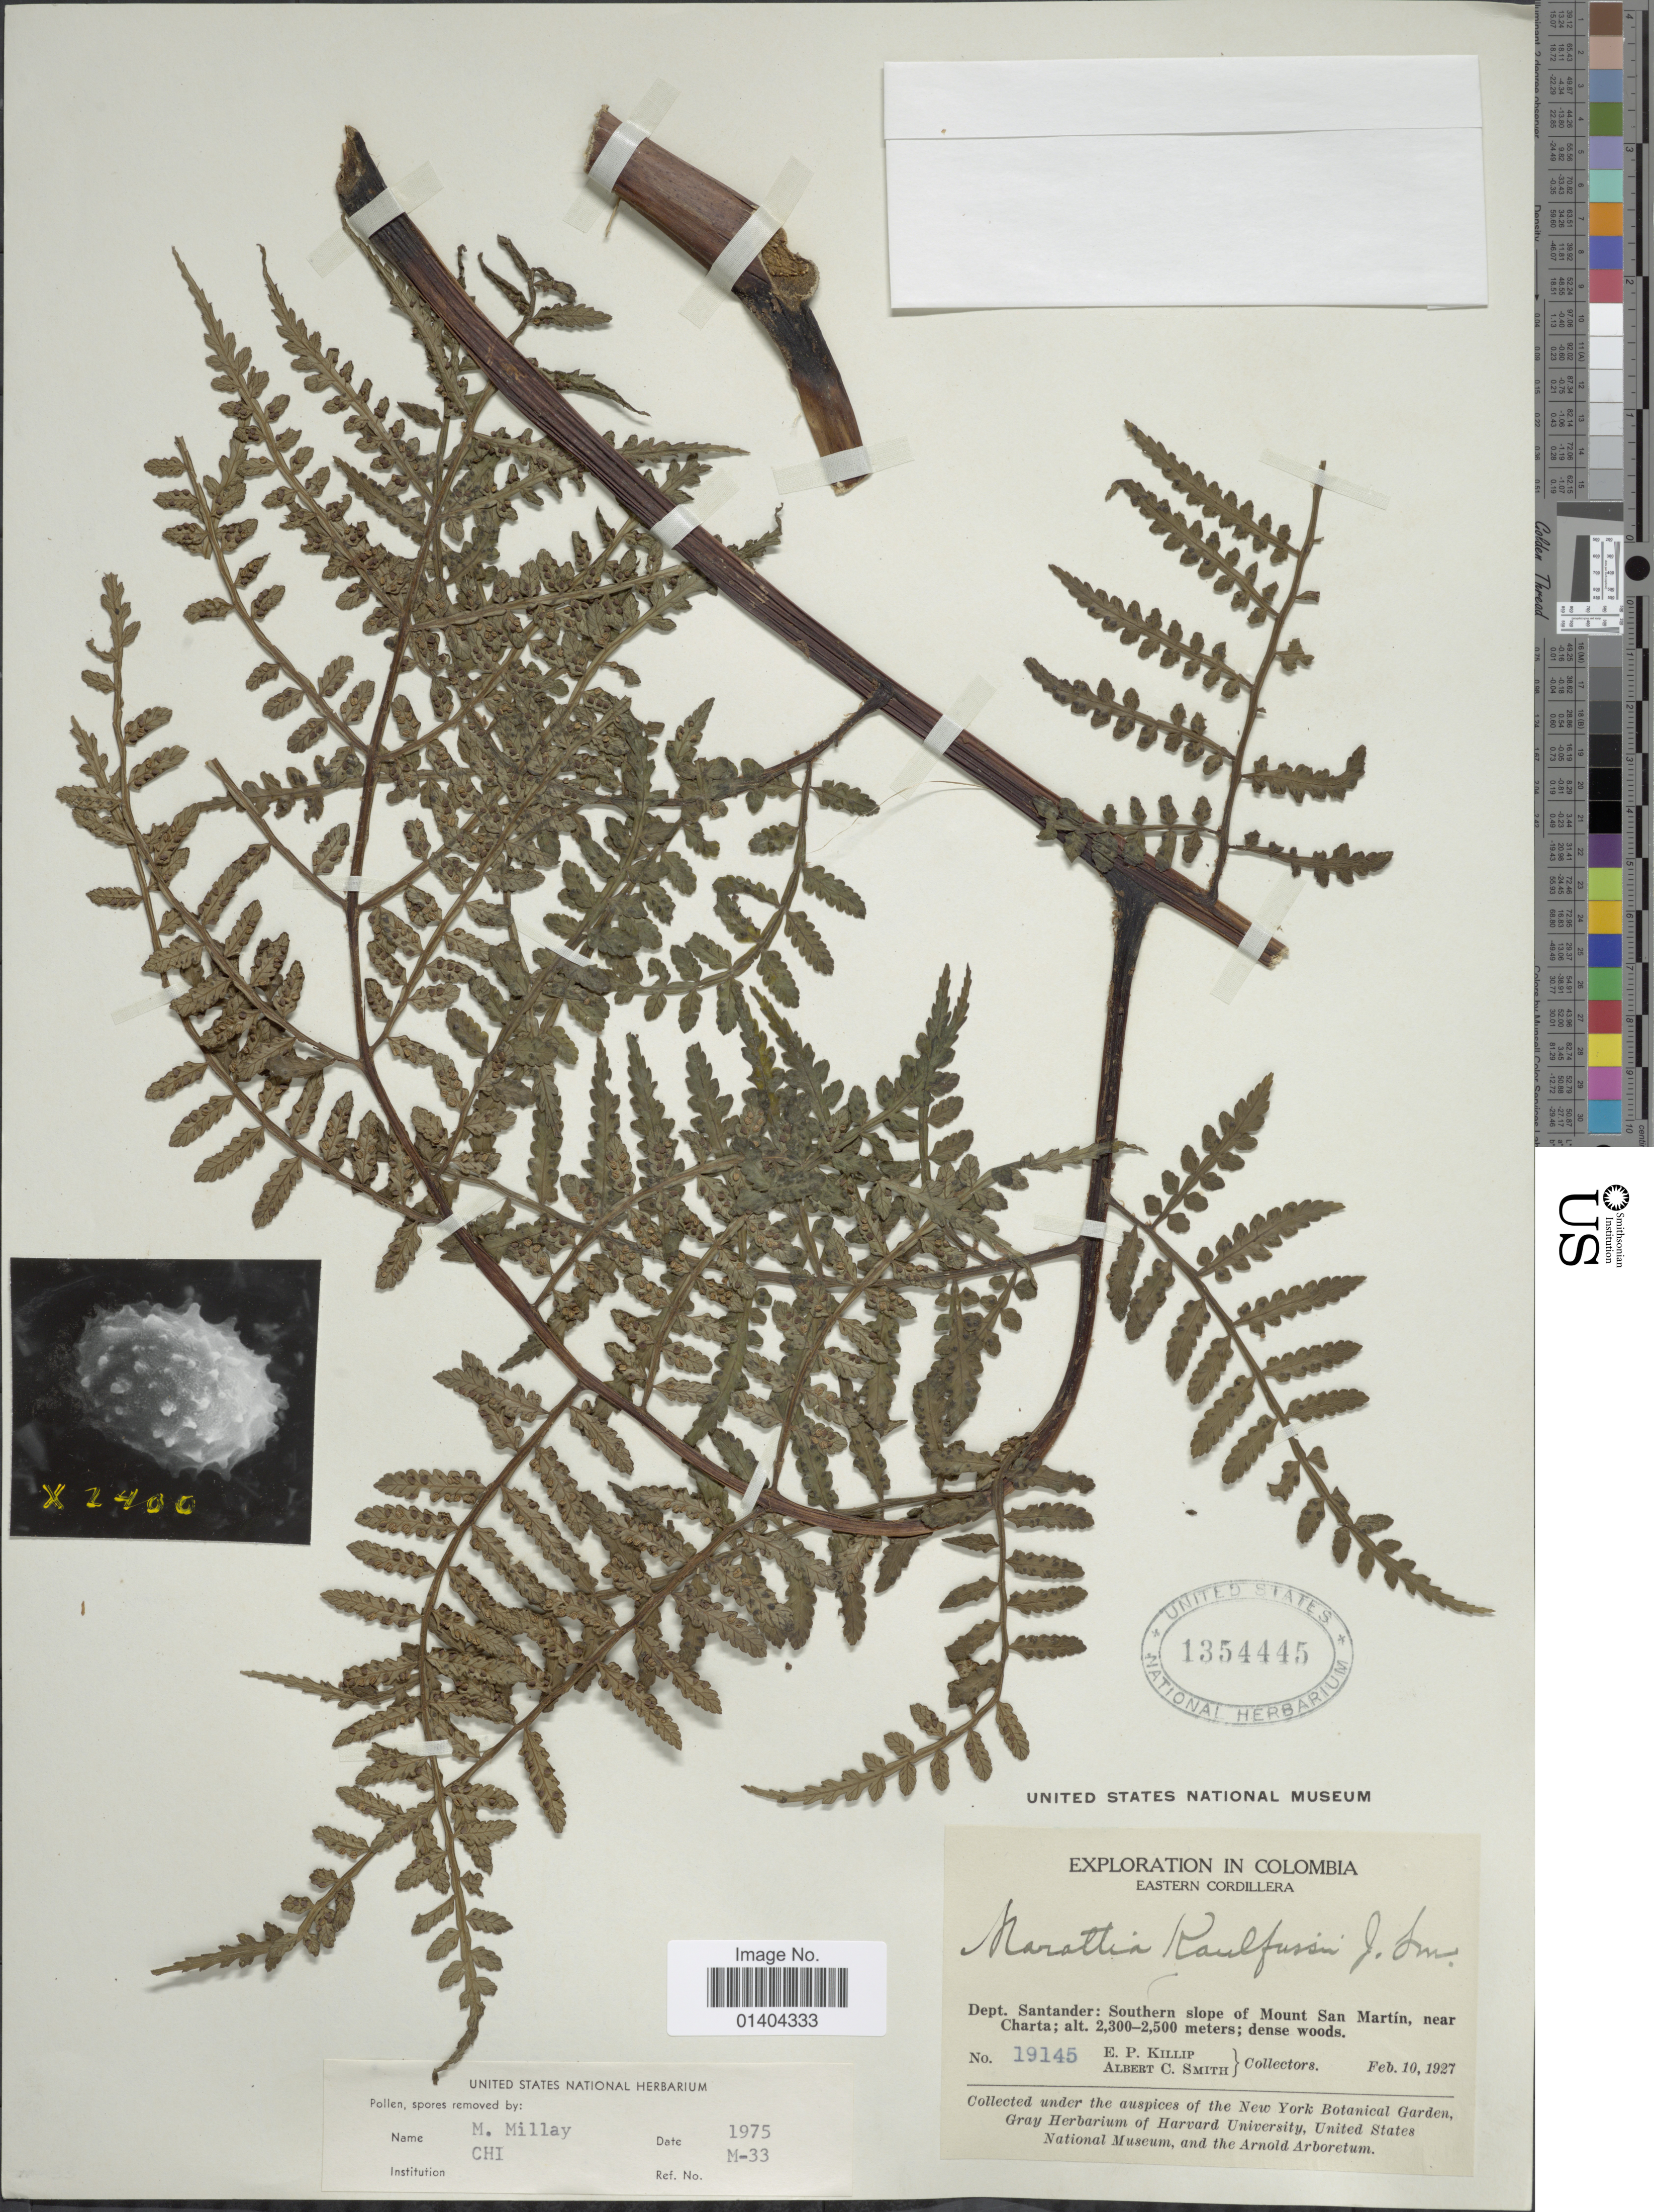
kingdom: Plantae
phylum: Tracheophyta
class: Polypodiopsida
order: Marattiales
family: Marattiaceae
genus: Marattia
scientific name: Marattia laevis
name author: Sm.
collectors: E. P. Killip & A. C. Smith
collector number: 19145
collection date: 1927-02-10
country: Colombia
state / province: Santander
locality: Dept. Santander: Southern slope of Mount San Martin, near Charta, Eastern Cordillera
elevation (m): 2300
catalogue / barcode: US 1354445